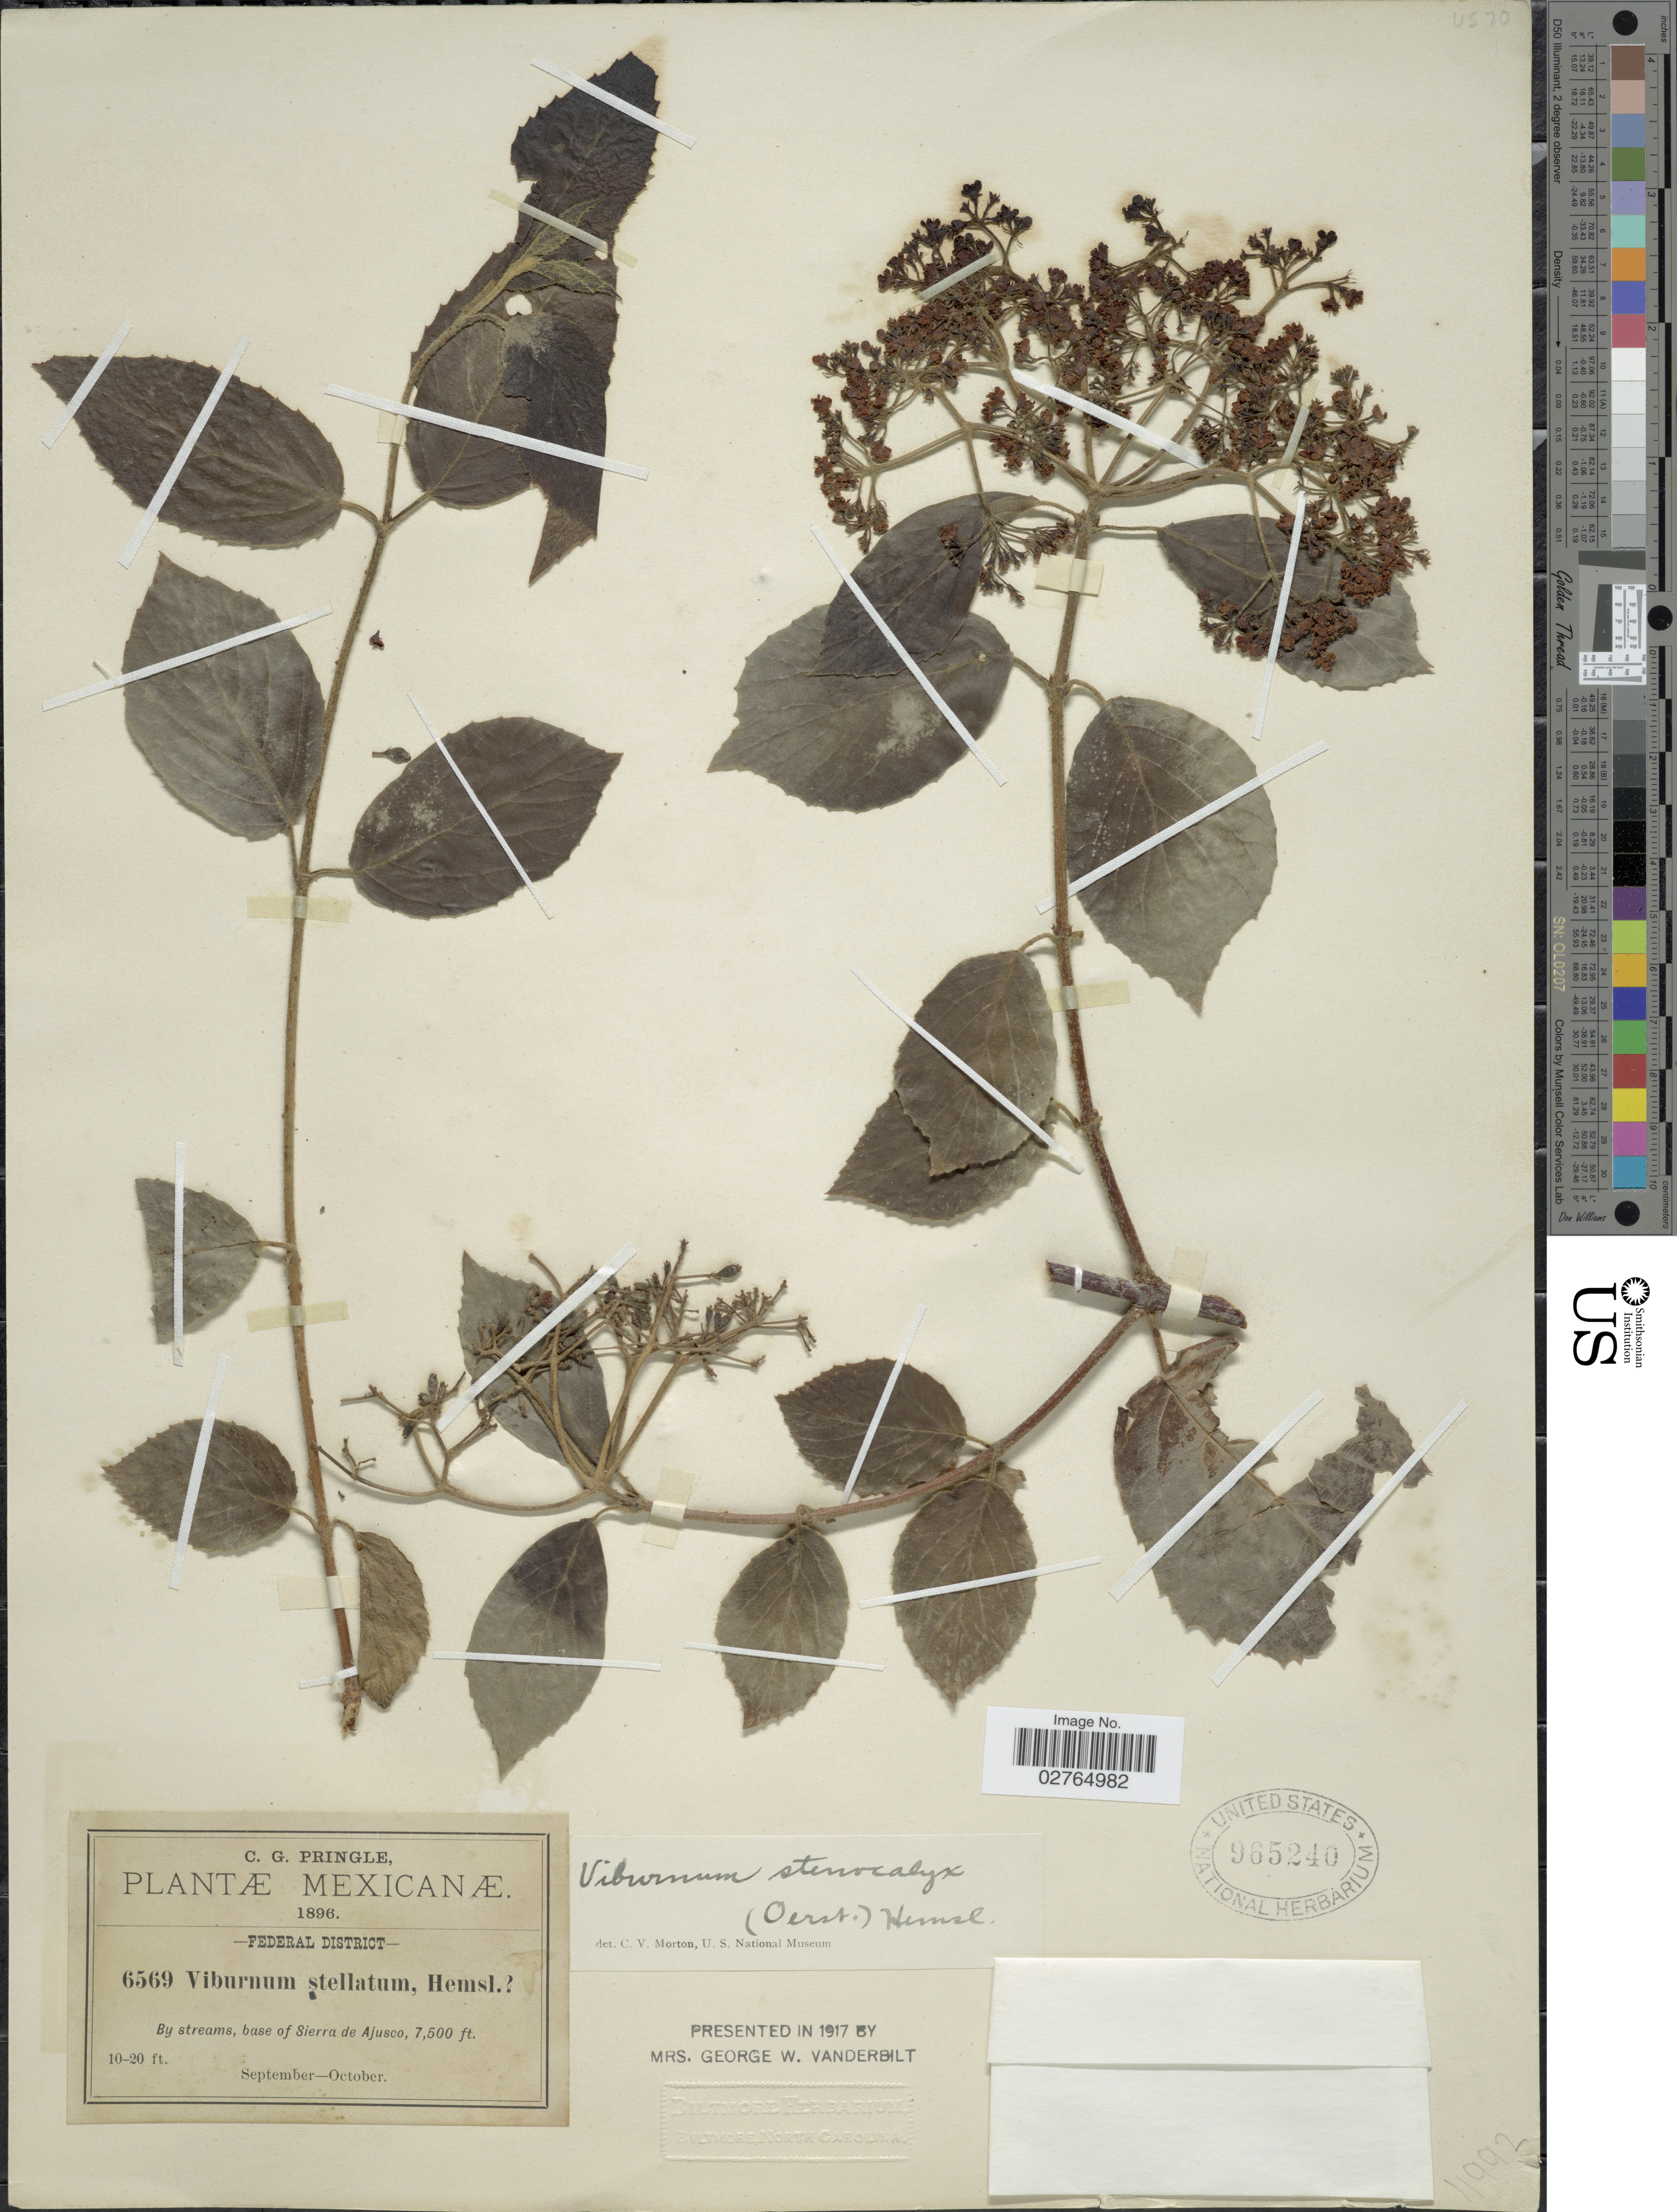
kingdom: Plantae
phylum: Tracheophyta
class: Magnoliopsida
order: Dipsacales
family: Viburnaceae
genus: Viburnum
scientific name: Viburnum stenocalyx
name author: (Oerst.) Hemsl.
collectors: C. G. Pringle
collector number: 6569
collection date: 1896-09/1896-10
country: Mexico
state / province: Distrito Federal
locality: Federal District. By streams, base of Sierra de Ajusco.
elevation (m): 2286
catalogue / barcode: US 965240